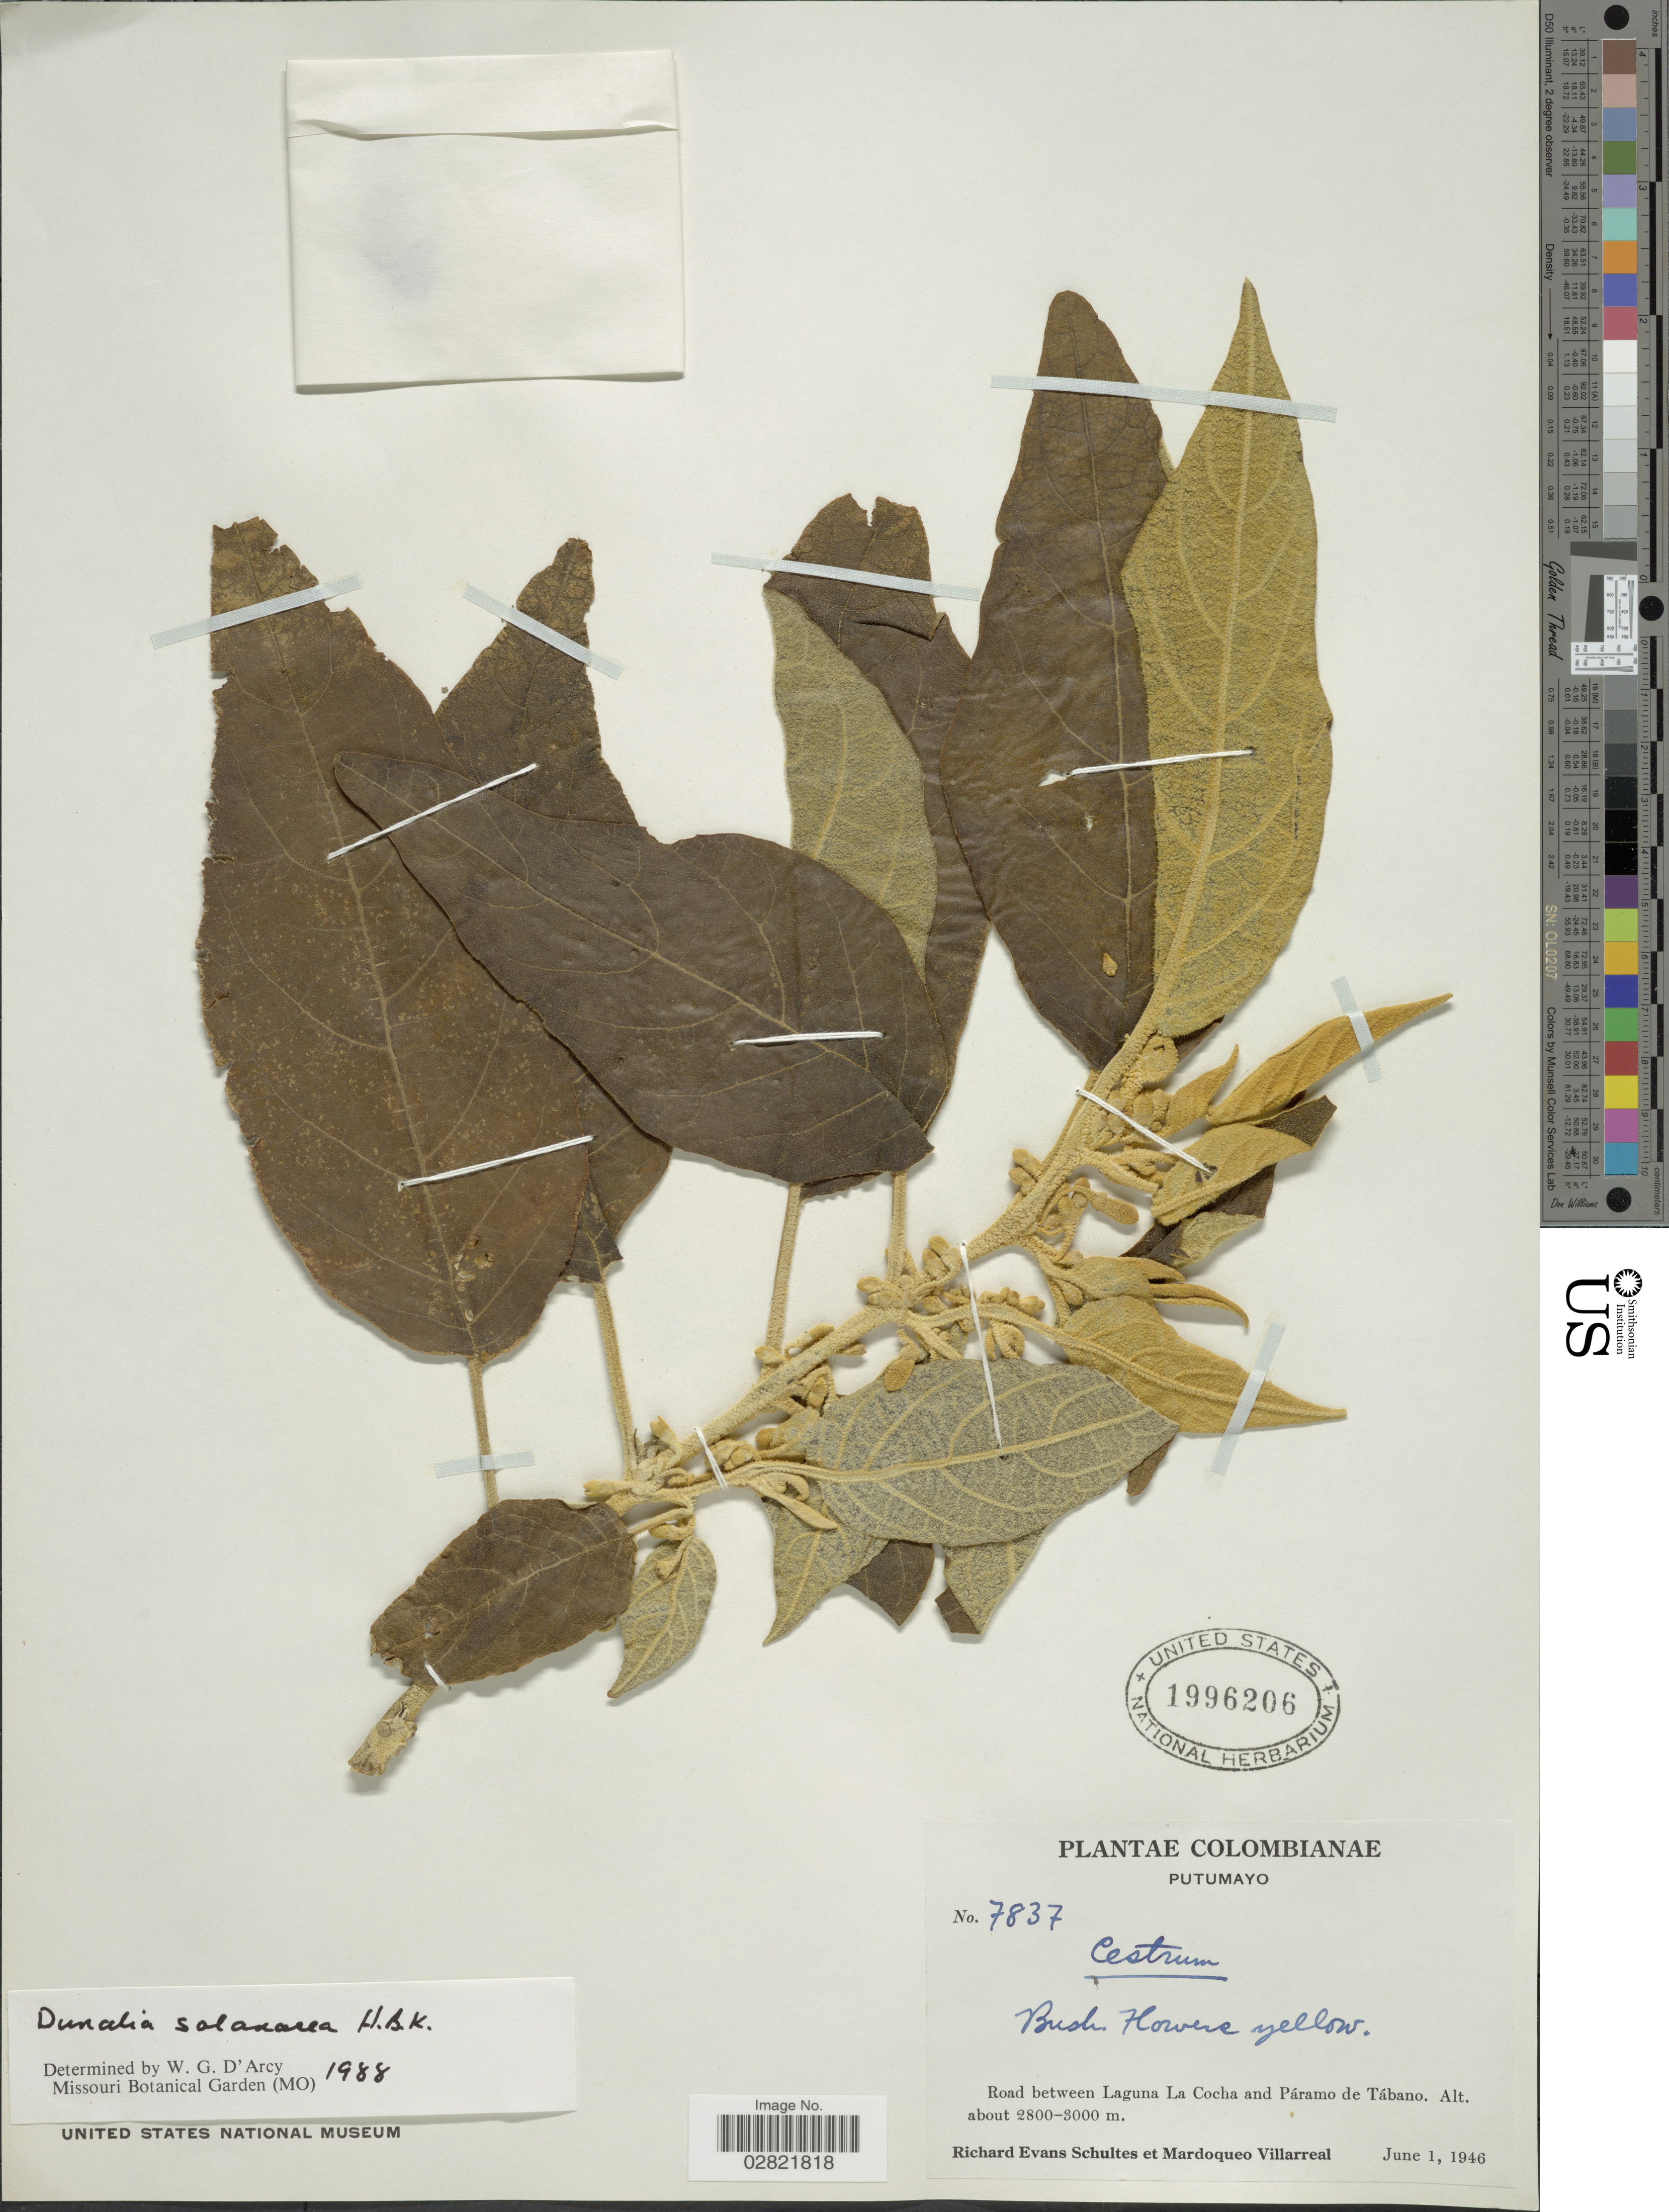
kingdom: Plantae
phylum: Tracheophyta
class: Magnoliopsida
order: Solanales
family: Solanaceae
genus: Dunalia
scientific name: Dunalia solanacea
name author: Kunth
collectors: R. E. Schultes & M. Villarreal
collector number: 7837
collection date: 1946-06-01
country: Colombia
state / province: Putumayo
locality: Road between Laguna La Cocha and Páramo de Tábano.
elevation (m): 2800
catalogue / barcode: US 1996206